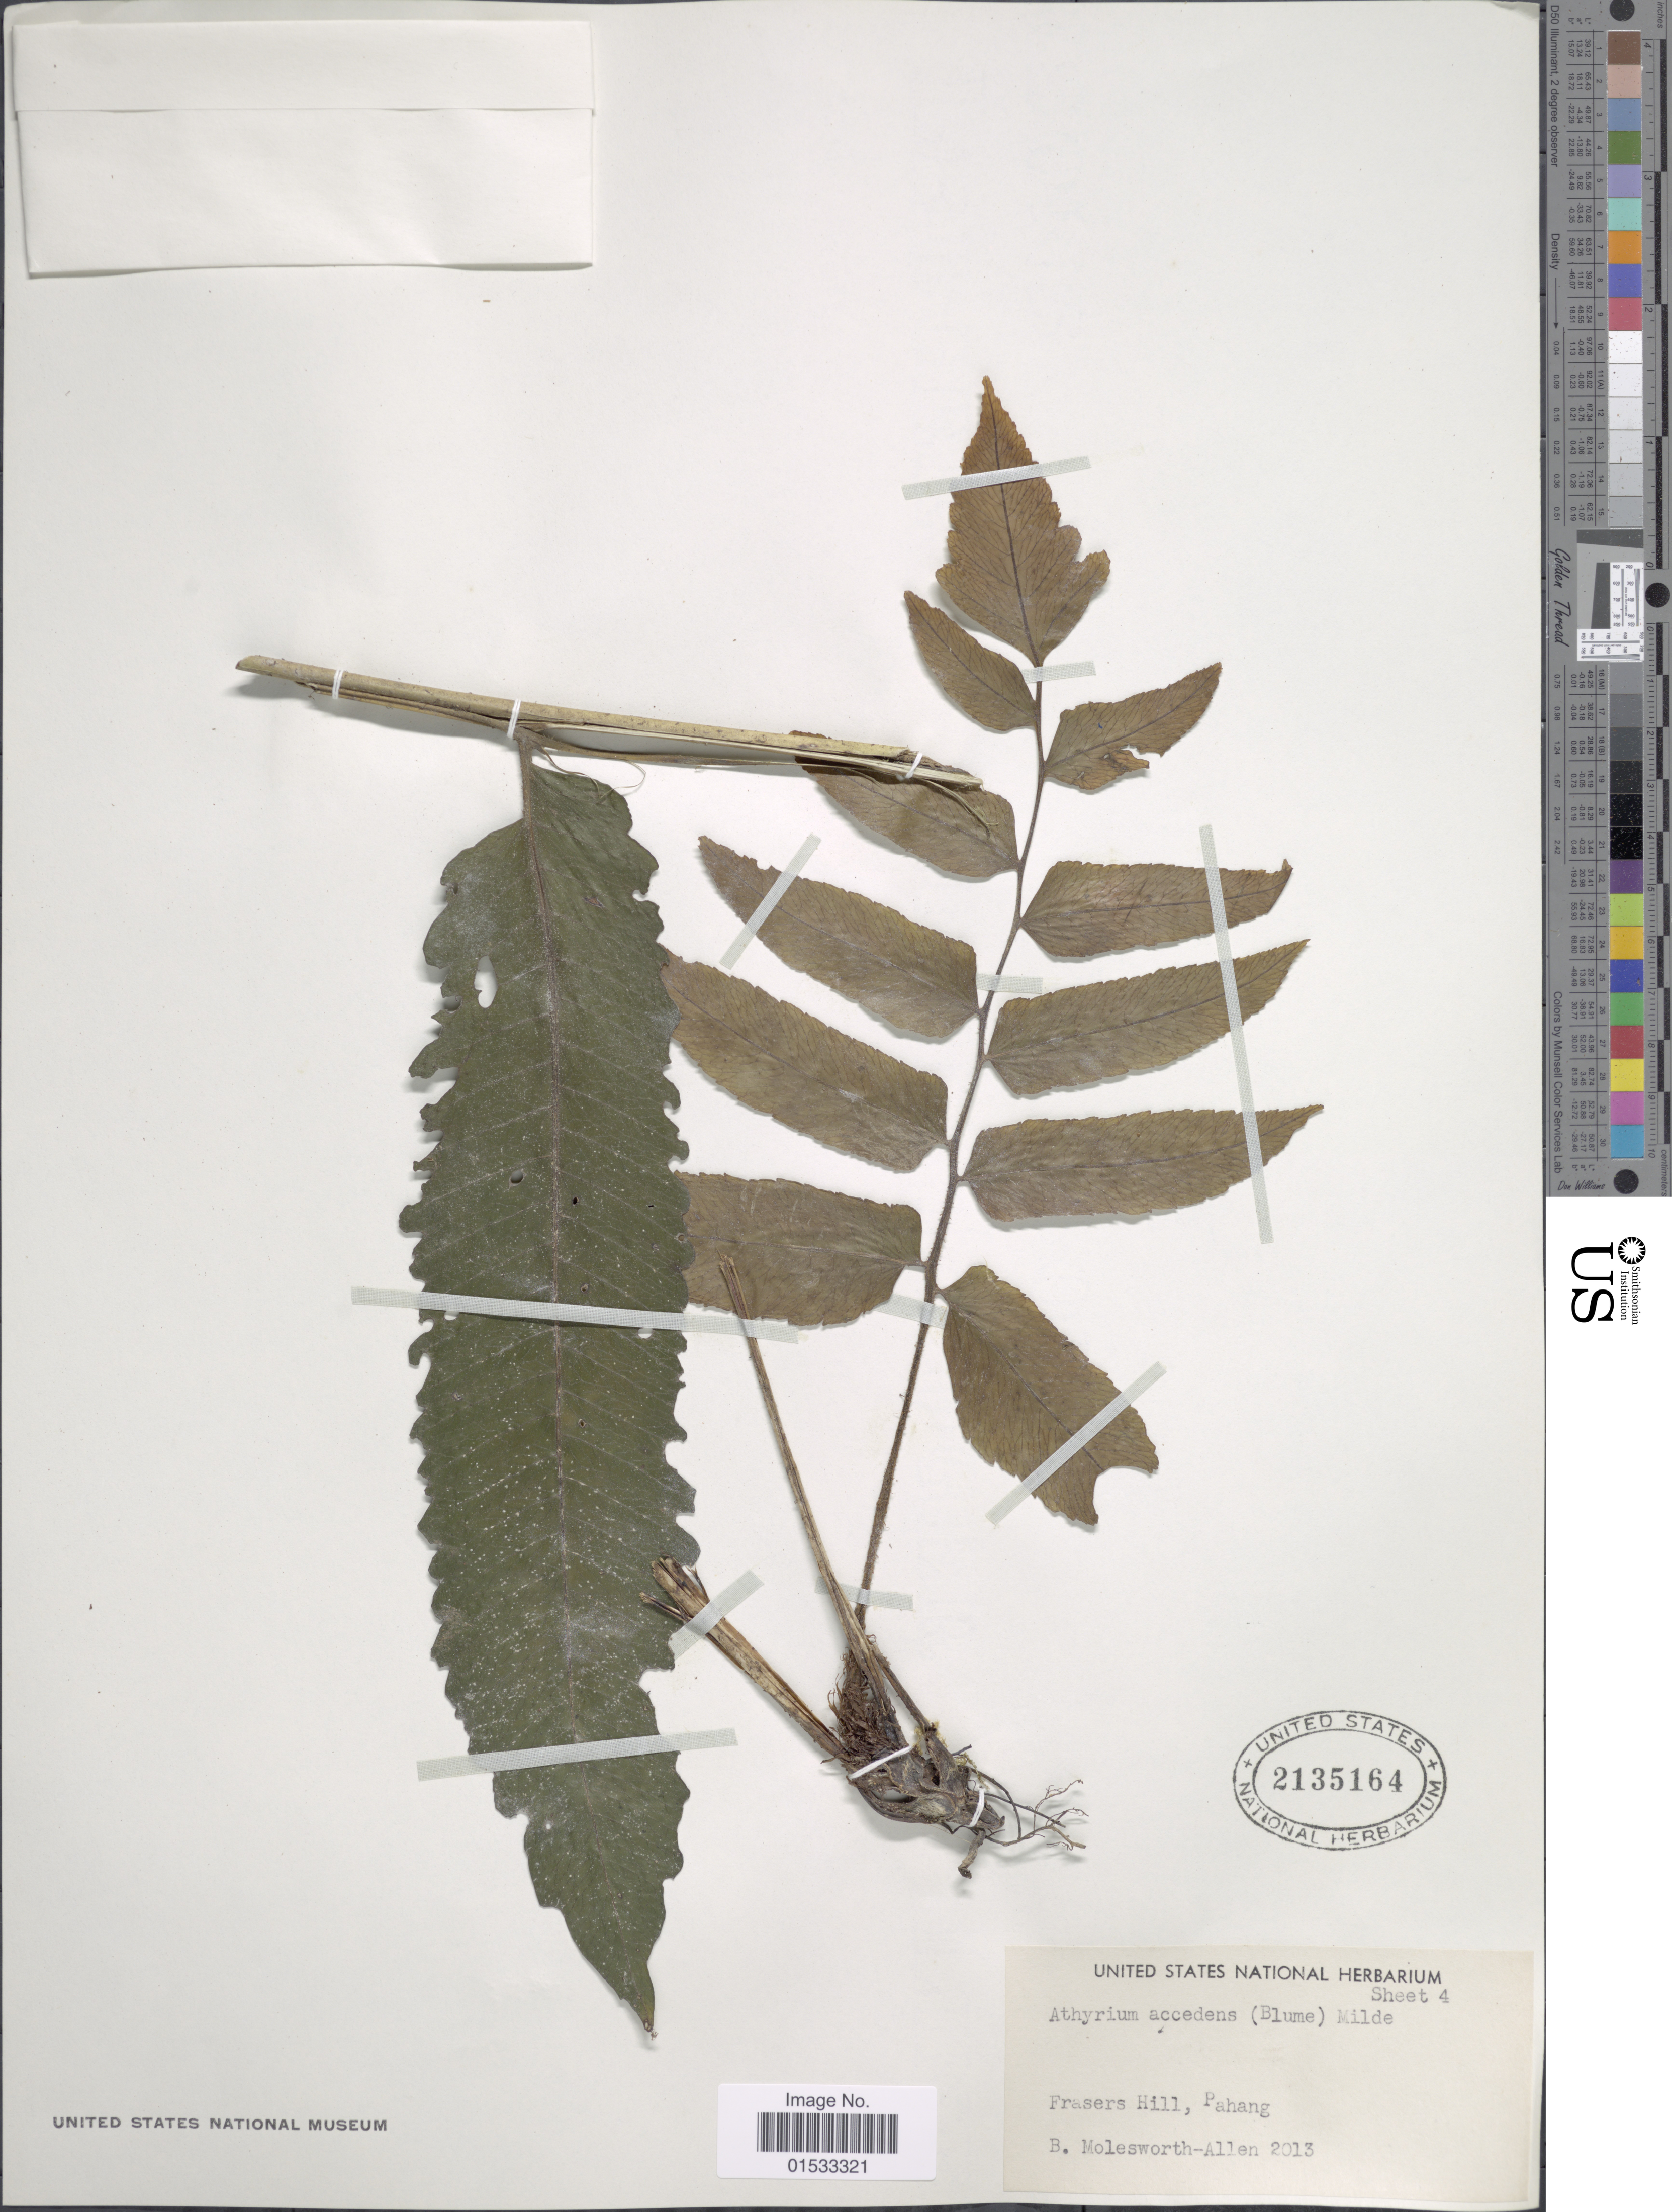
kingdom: Plantae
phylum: Tracheophyta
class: Polypodiopsida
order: Polypodiales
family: Athyriaceae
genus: Diplazium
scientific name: Diplazium accendens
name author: Blume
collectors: B. E. G. Molesworth-Allen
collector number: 2013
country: Malaysia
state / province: Pahang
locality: Frasers Hill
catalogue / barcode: US 2135164